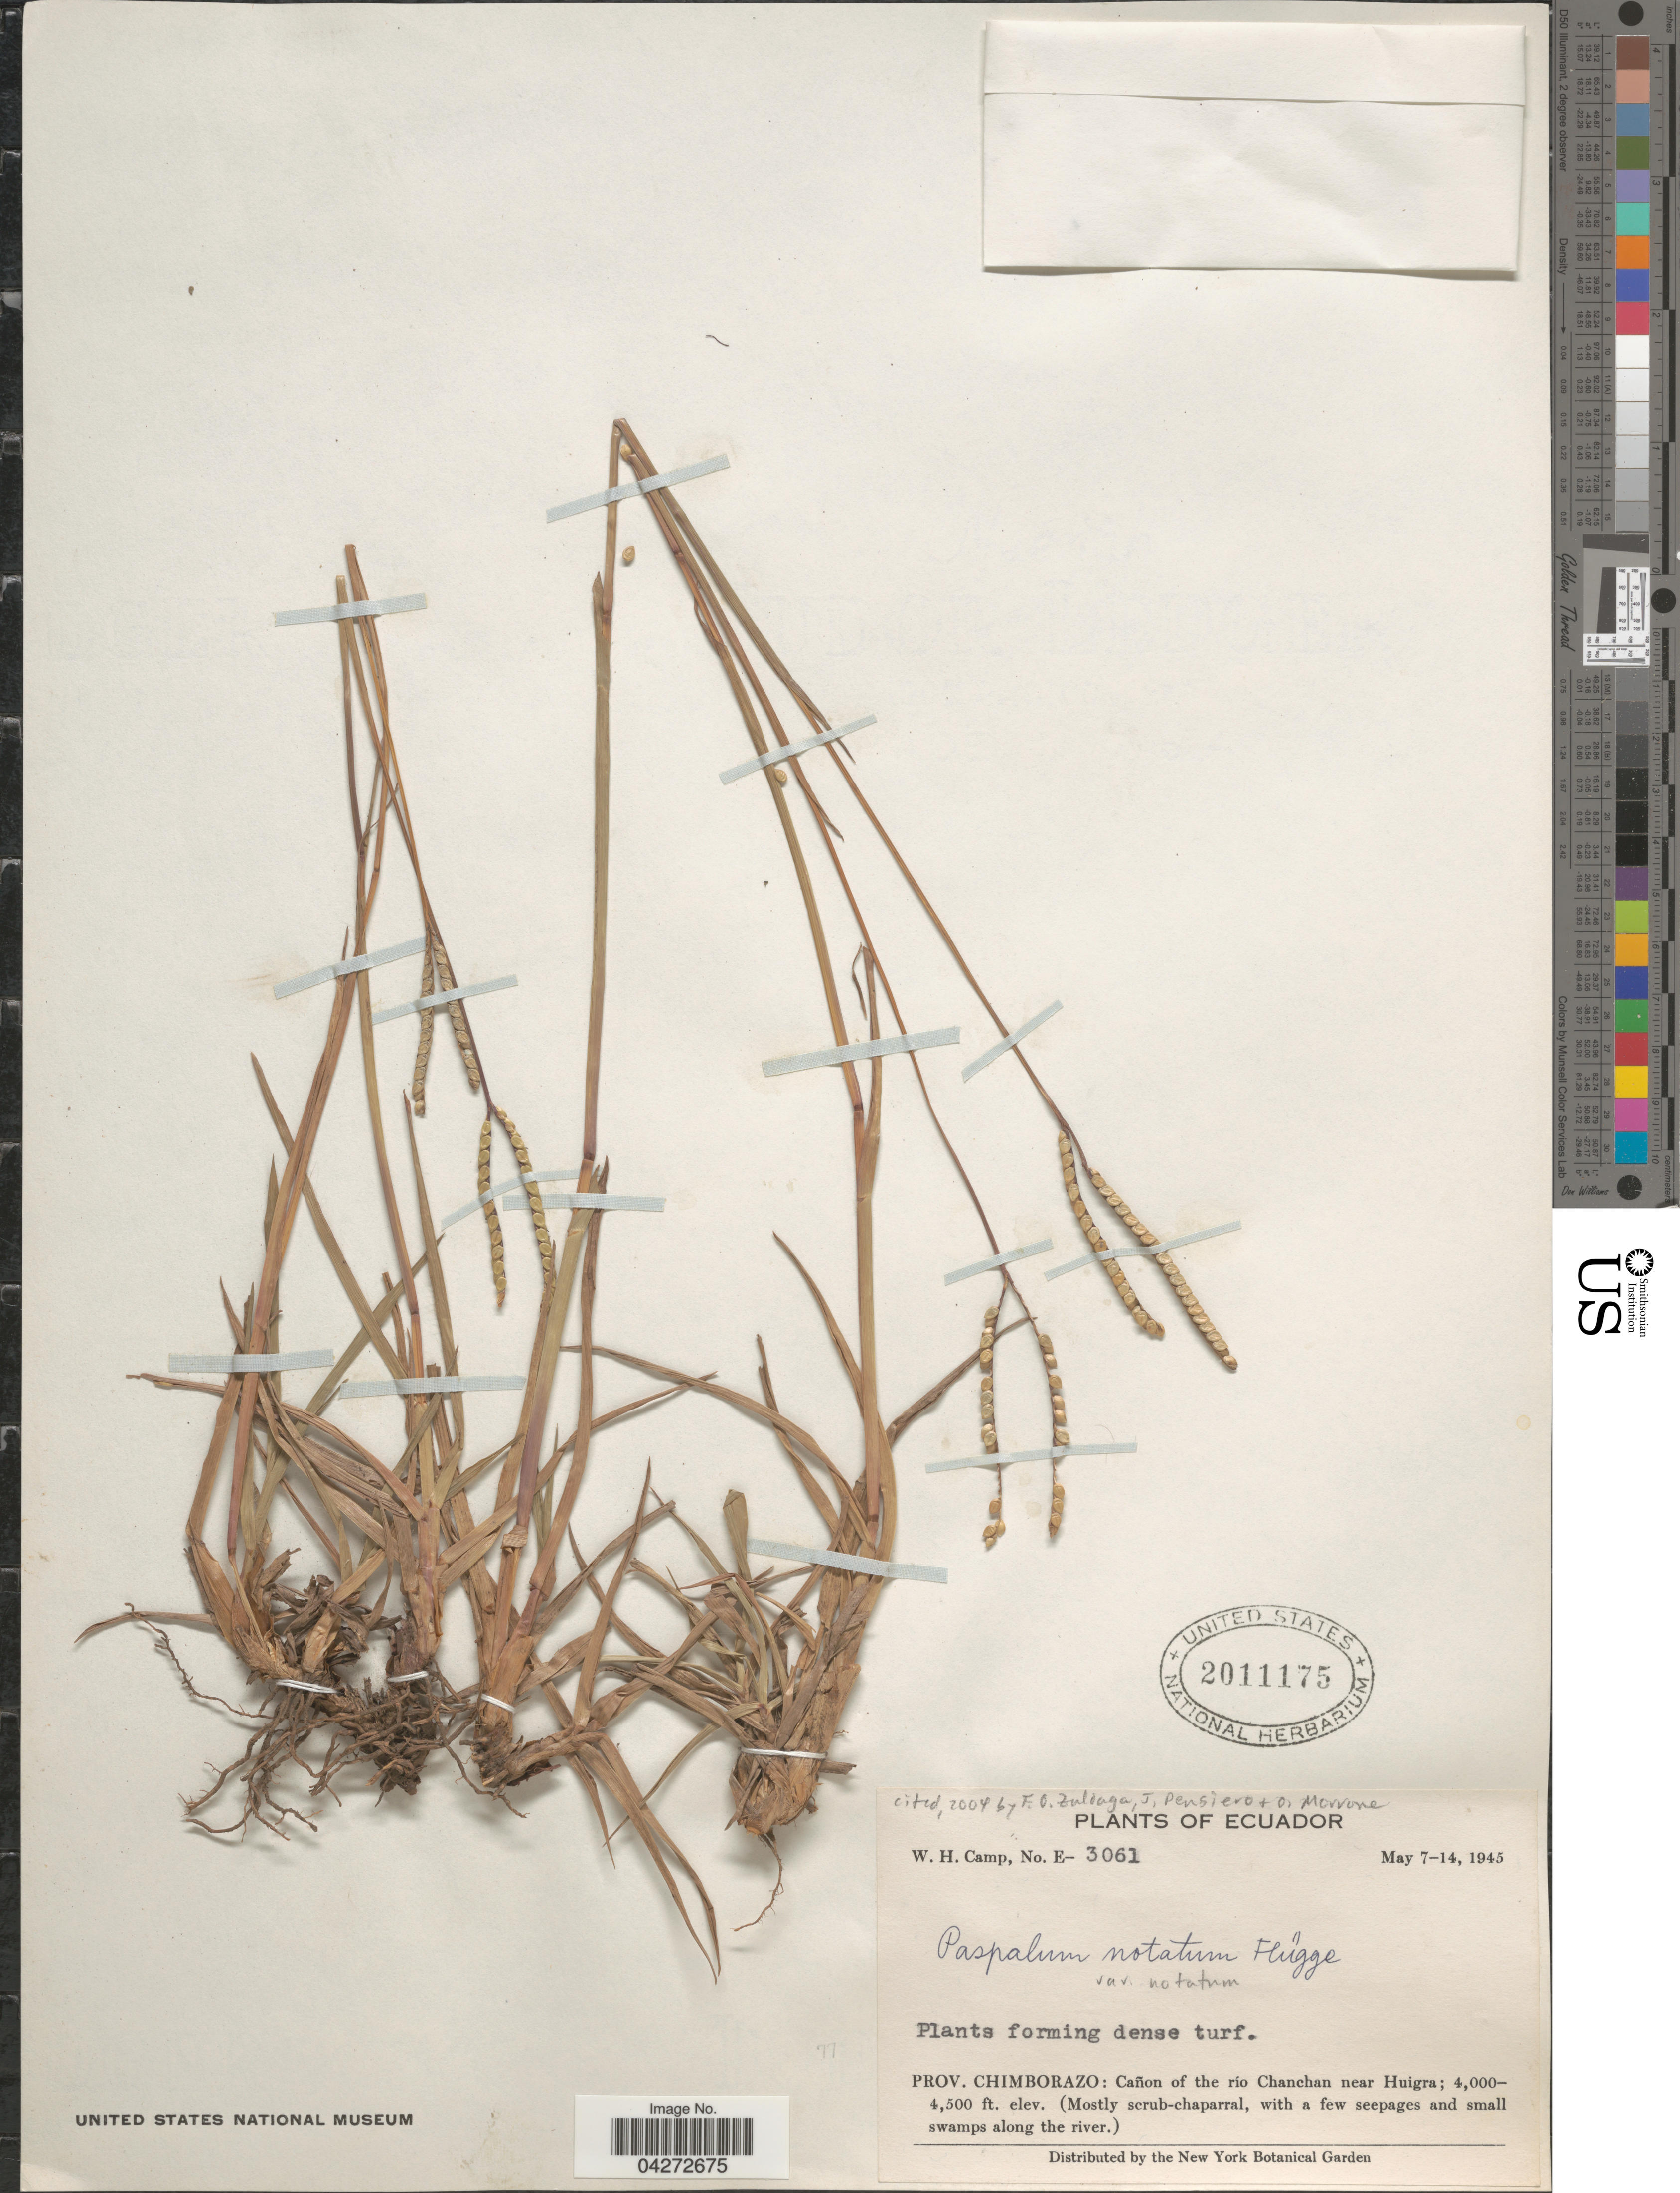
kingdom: Plantae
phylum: Tracheophyta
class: Liliopsida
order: Poales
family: Poaceae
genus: Paspalum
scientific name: Paspalum notatum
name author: Flüggé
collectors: W. H. Camp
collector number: E-3061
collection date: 1945-05-07/1945-05-14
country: Ecuador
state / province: Chimborazo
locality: Prov. Chimborazo: Cañon of the río Chanchan near Huigra.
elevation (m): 1219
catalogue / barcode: US 2011175